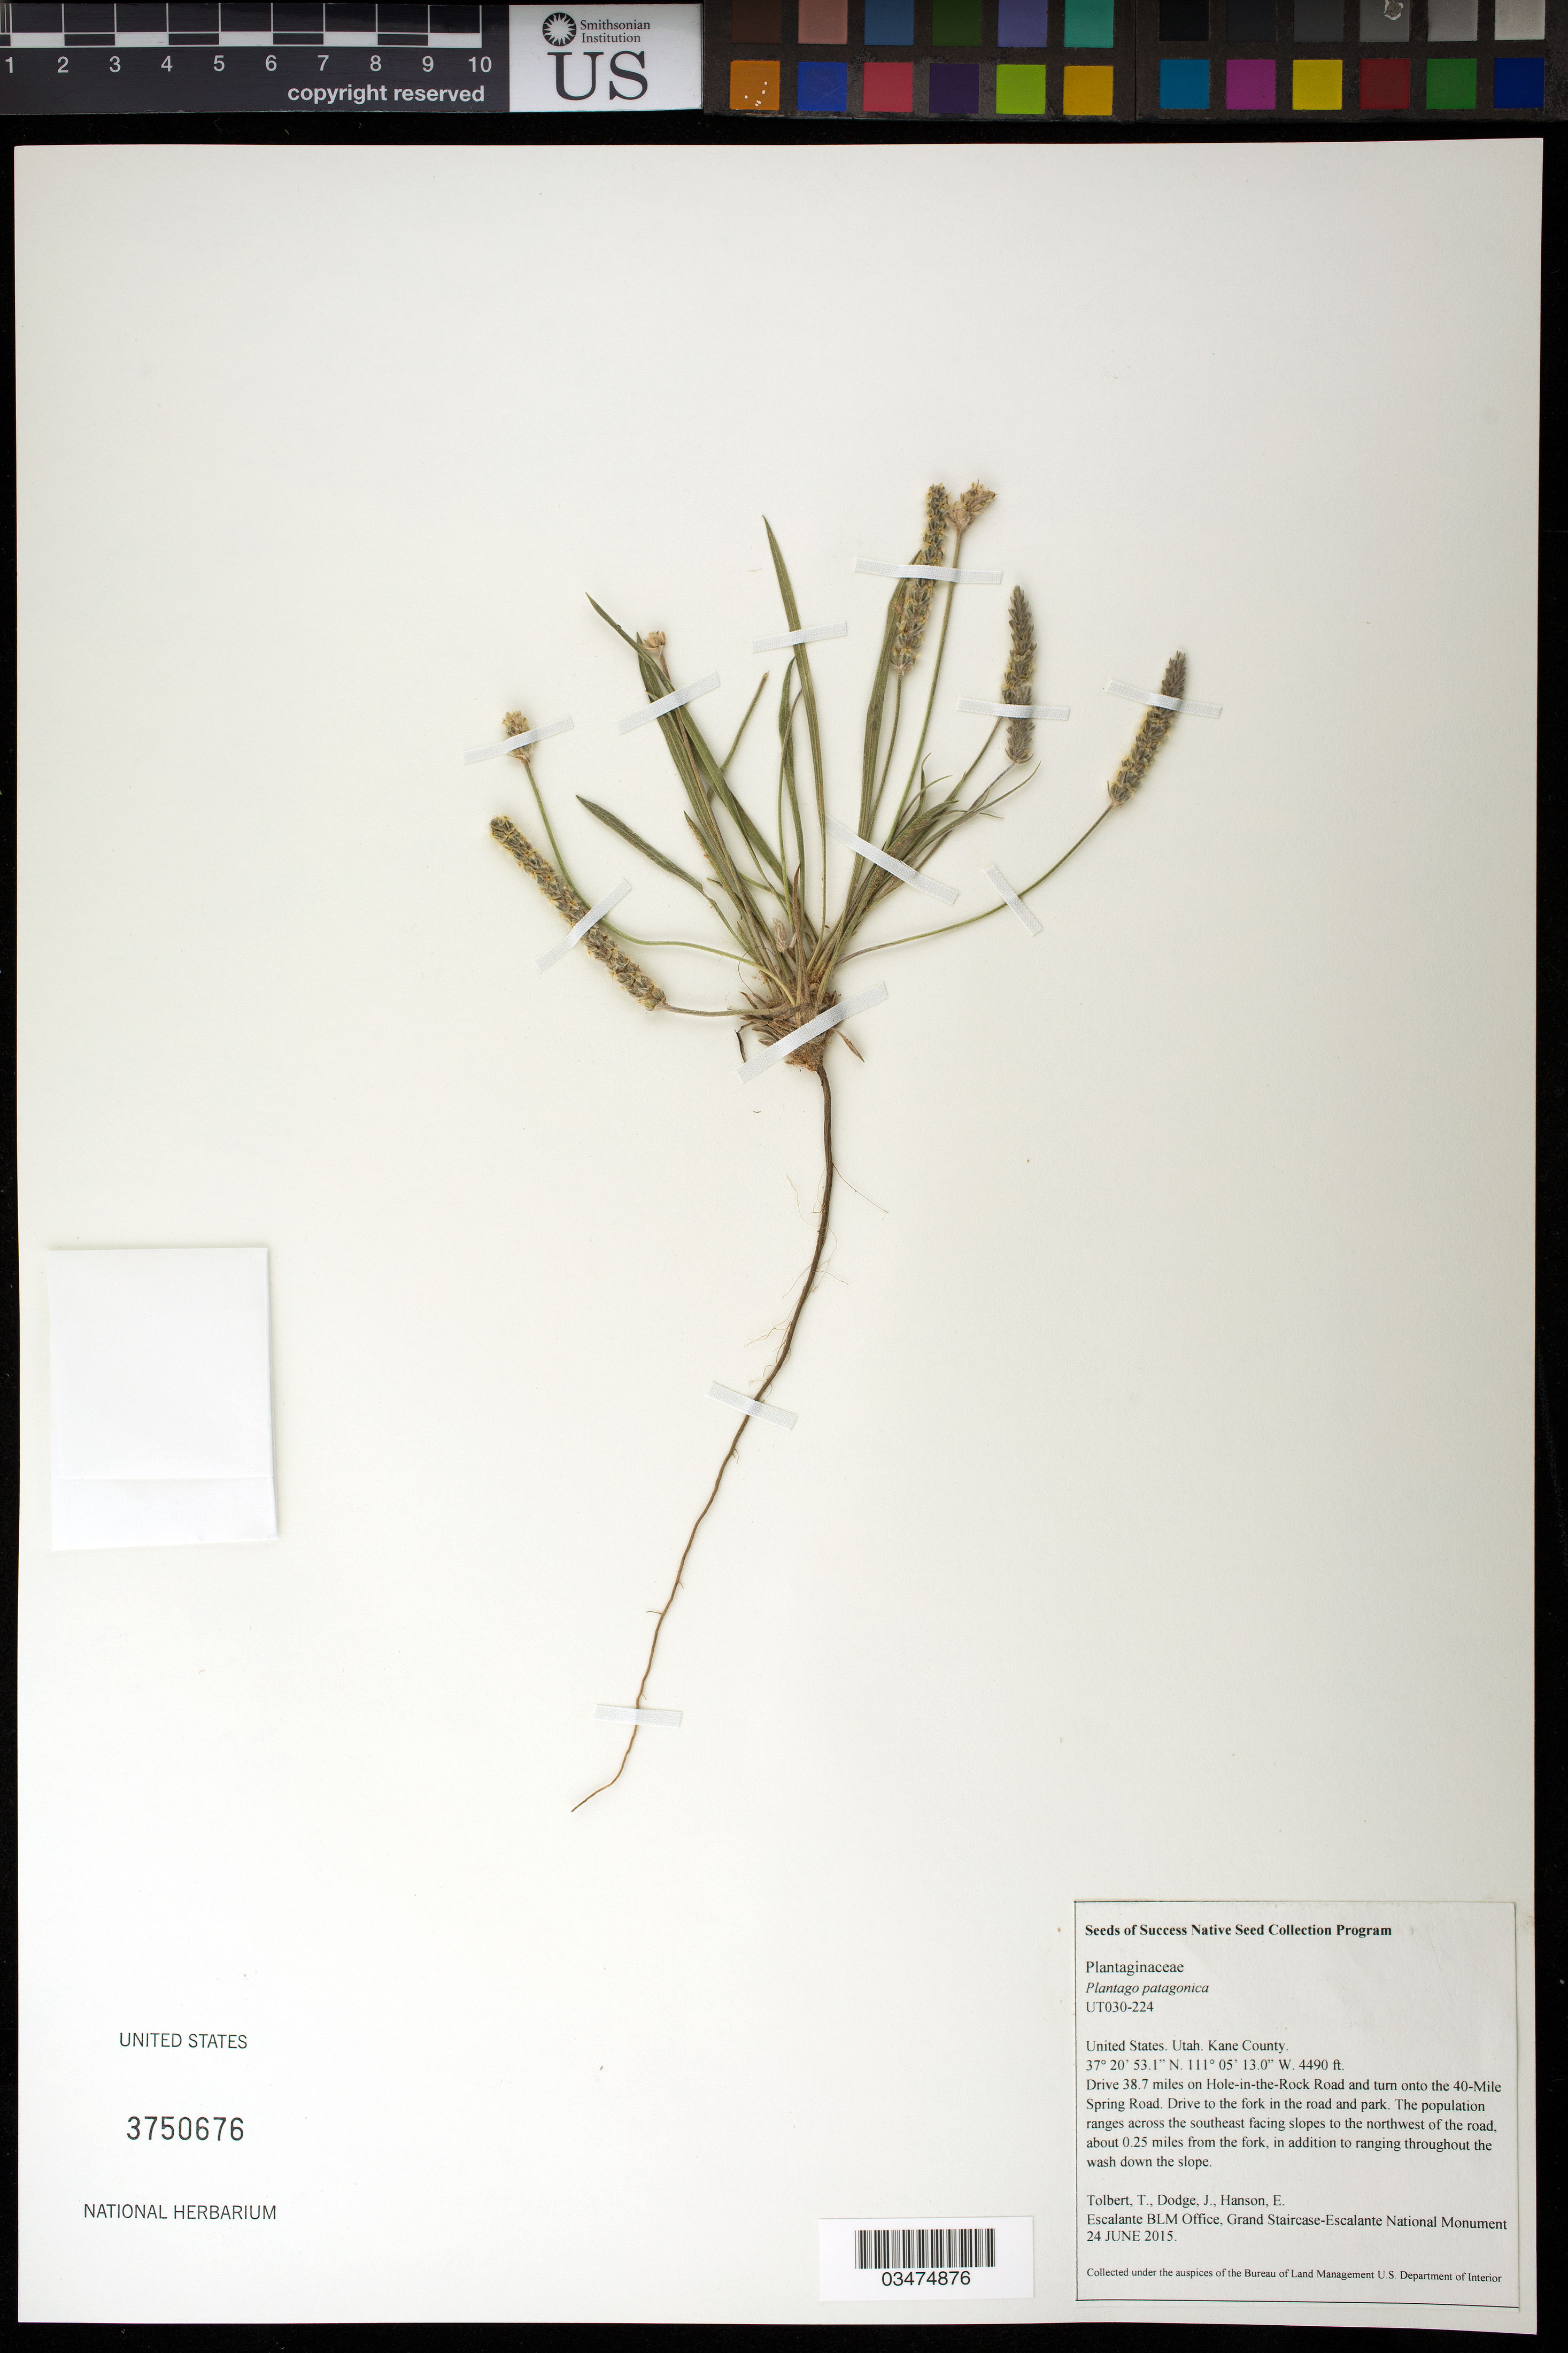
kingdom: Plantae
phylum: Tracheophyta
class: Magnoliopsida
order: Lamiales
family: Plantaginaceae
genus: Plantago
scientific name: Plantago patagonica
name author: Jacq.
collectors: T. Tolbert, J. Dodge & E. Hanson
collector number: UT030-224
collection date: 2015-06-24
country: United States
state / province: Utah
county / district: Kane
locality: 38.7 mi. on Hole-in-the Rock Road to 40-Mile Spring Road, close to the fork.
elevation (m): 1369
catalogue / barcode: US 3750676